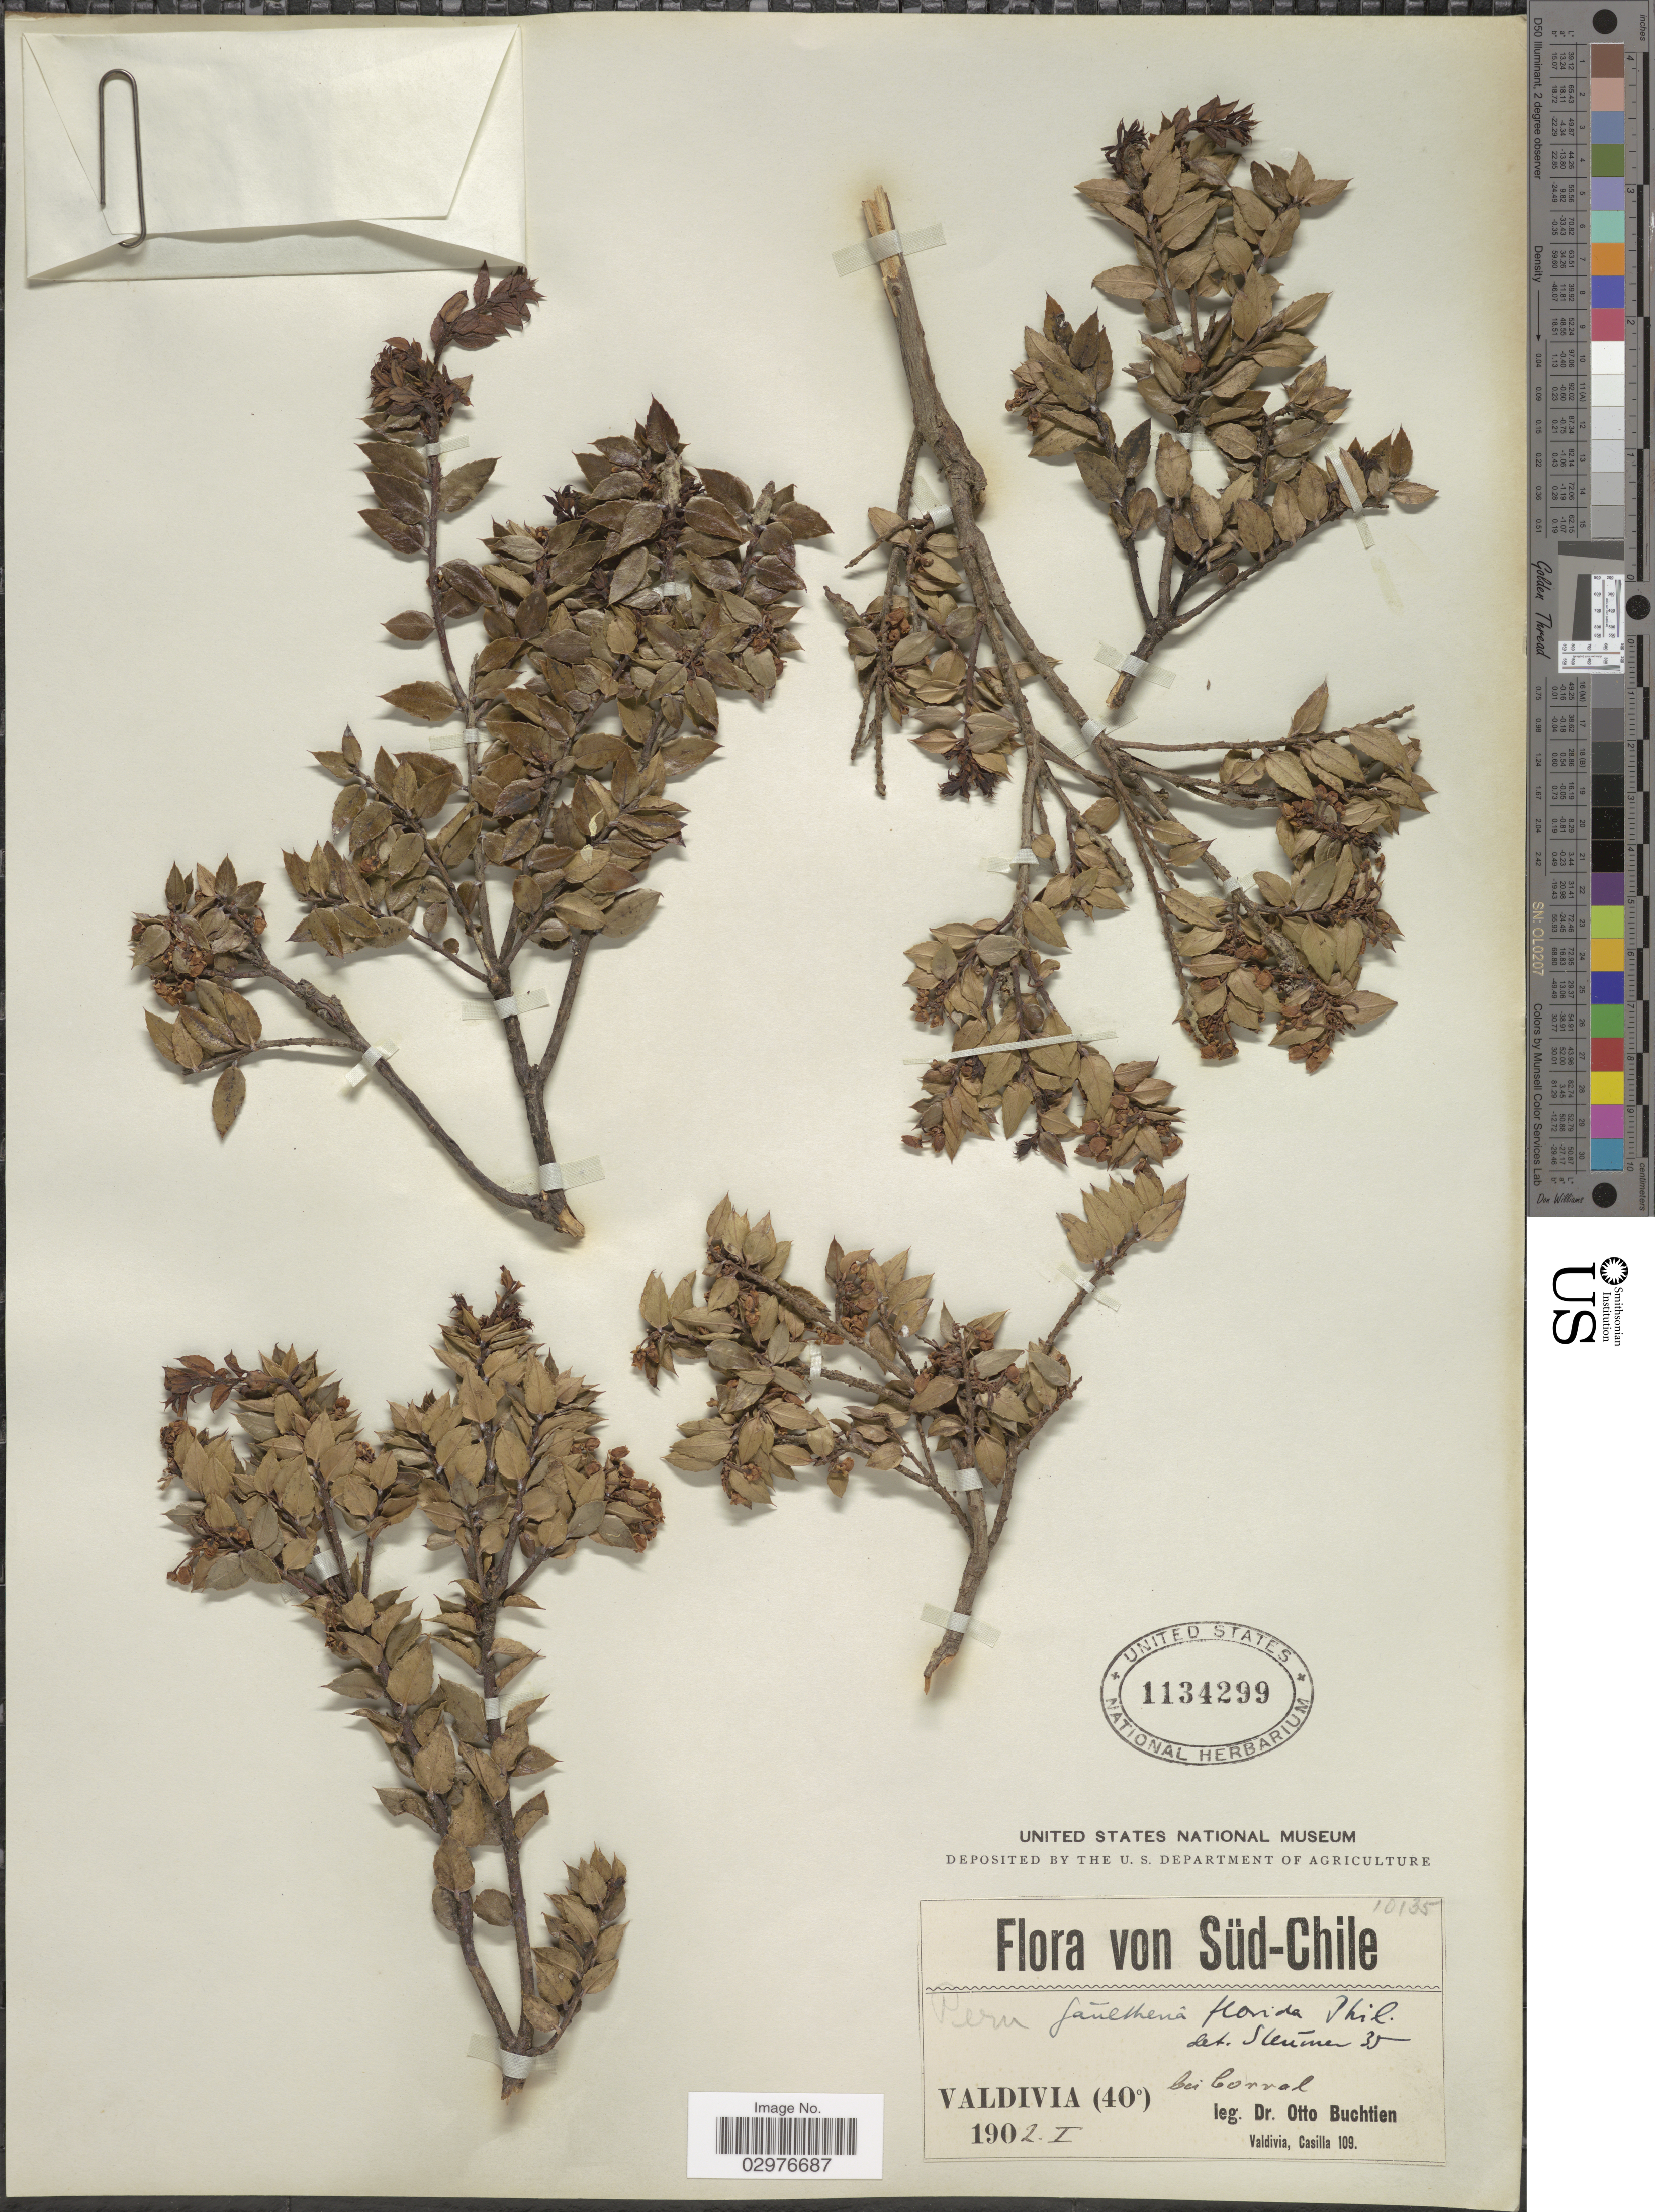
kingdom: Plantae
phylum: Tracheophyta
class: Magnoliopsida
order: Ericales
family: Ericaceae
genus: Gaultheria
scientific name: Gaultheria phillyreifolia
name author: (Pers.) Sleumer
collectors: O. Buchtien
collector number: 10135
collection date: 1902-01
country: Chile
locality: Süd-Chile. Valdivia (40°) bei borral.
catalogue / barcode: US 1134299